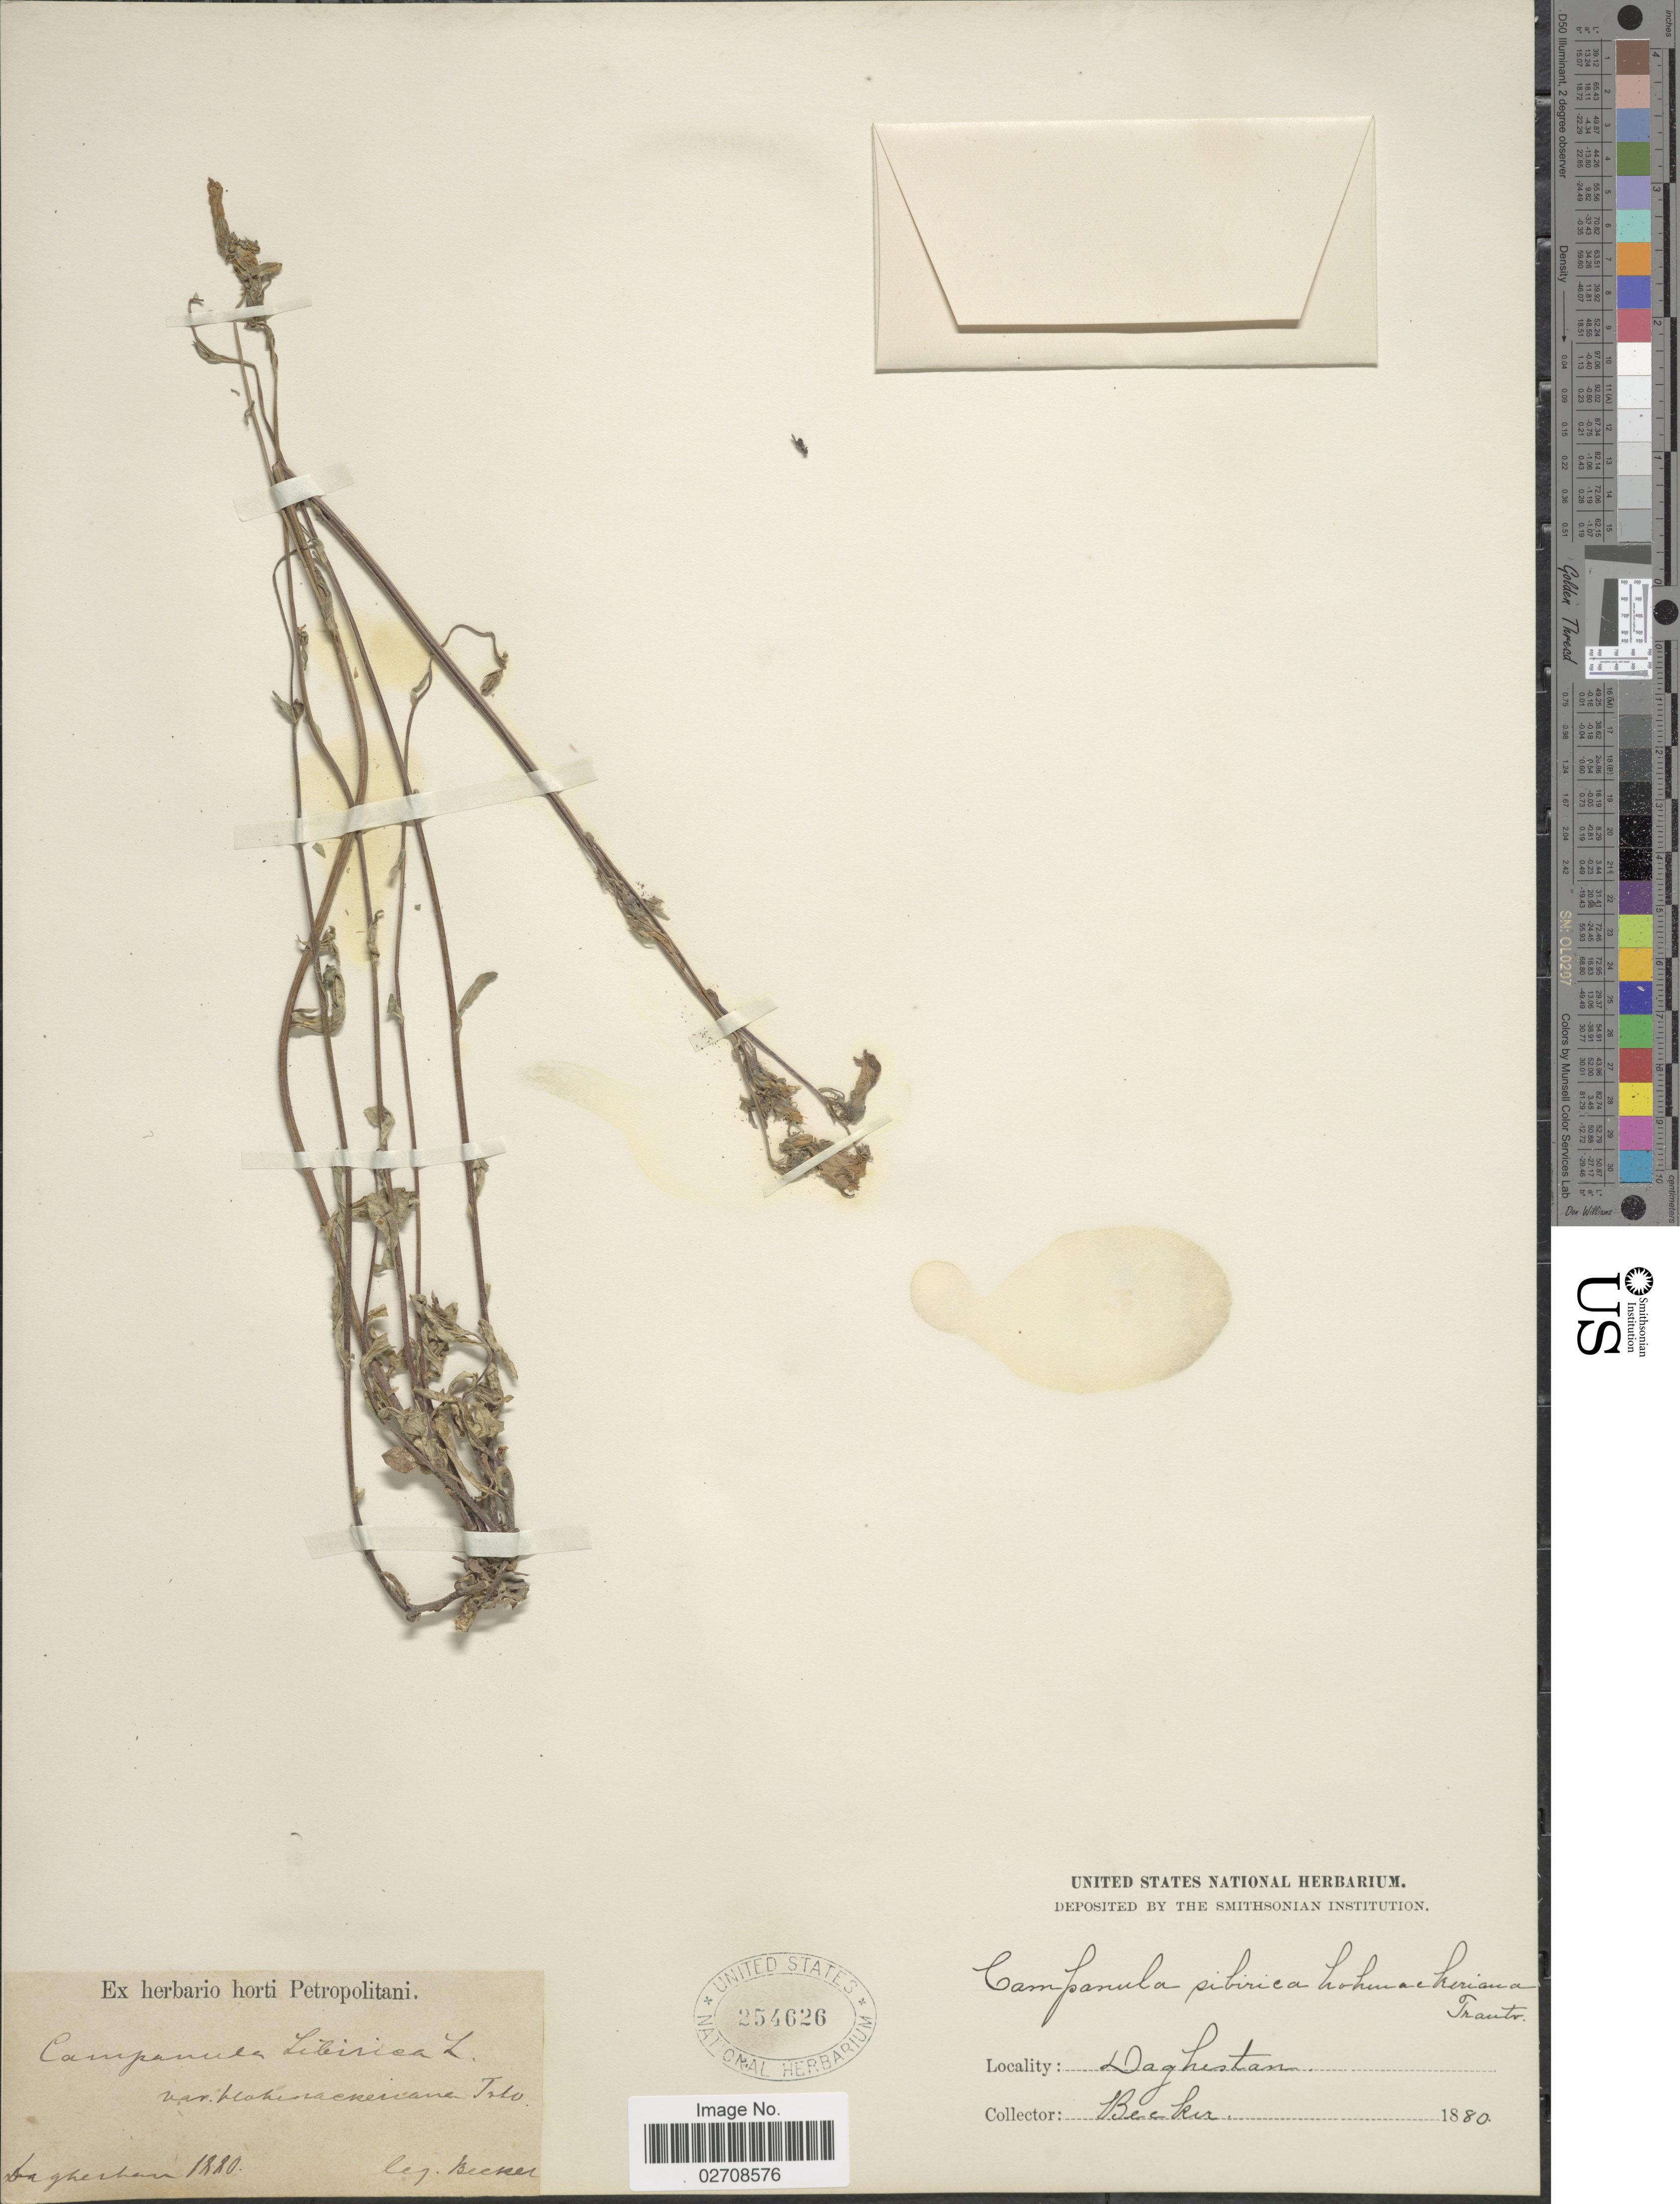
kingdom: Plantae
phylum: Tracheophyta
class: Magnoliopsida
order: Asterales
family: Campanulaceae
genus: Campanula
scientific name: Campanula sibirica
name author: L.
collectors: -. Becker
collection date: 1880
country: Russian Federation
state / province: Dagestan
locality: Daghestan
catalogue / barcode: US 254626